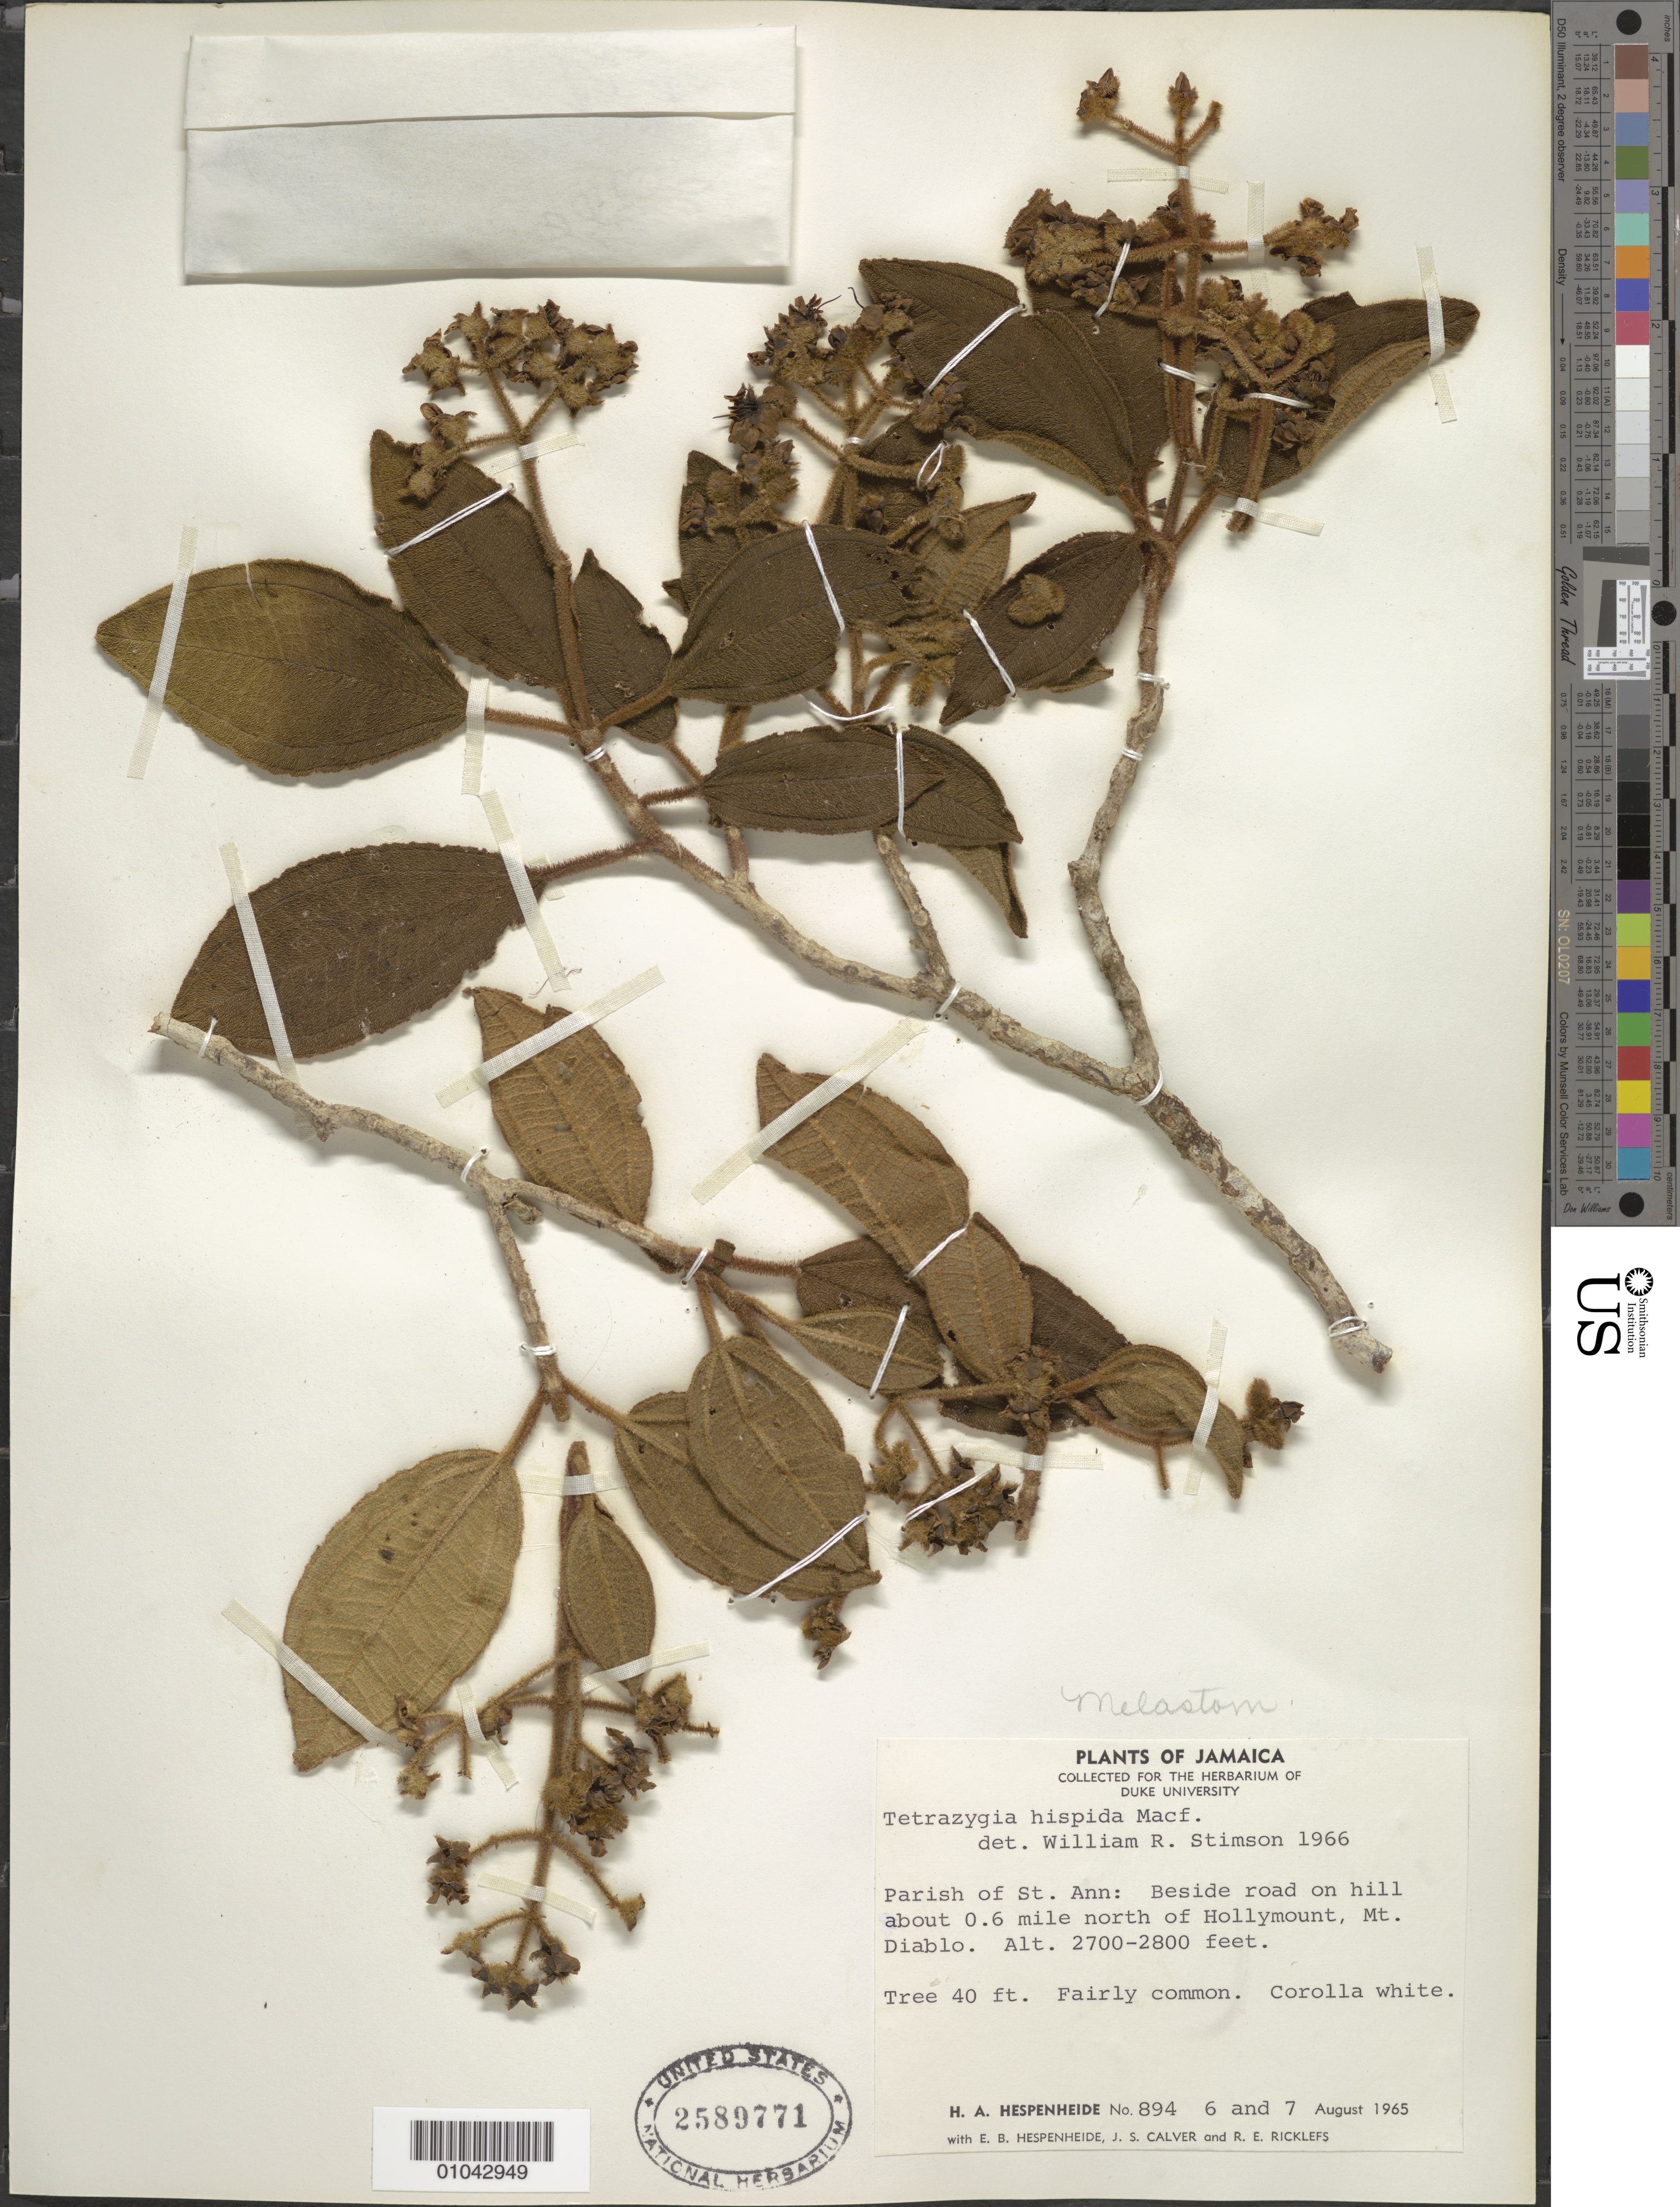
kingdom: Plantae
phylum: Tracheophyta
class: Magnoliopsida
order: Myrtales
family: Melastomataceae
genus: Tetrazygia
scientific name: Tetrazygia hispida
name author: (Sw.) Macfad.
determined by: Stimson, W. R.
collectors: H. A. Hespenheide, E. Hespenheide, J. Calver & R. Ricklefs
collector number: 894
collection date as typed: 06 Aug 1965 and 07 Aug 1965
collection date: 1965-08-06,1965-08-07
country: Jamaica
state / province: Saint Ann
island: Jamaica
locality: Mt. Diablo, Holly Mount, about 0.6 mile north of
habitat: Beside road on hill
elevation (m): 823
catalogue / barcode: US 2589771